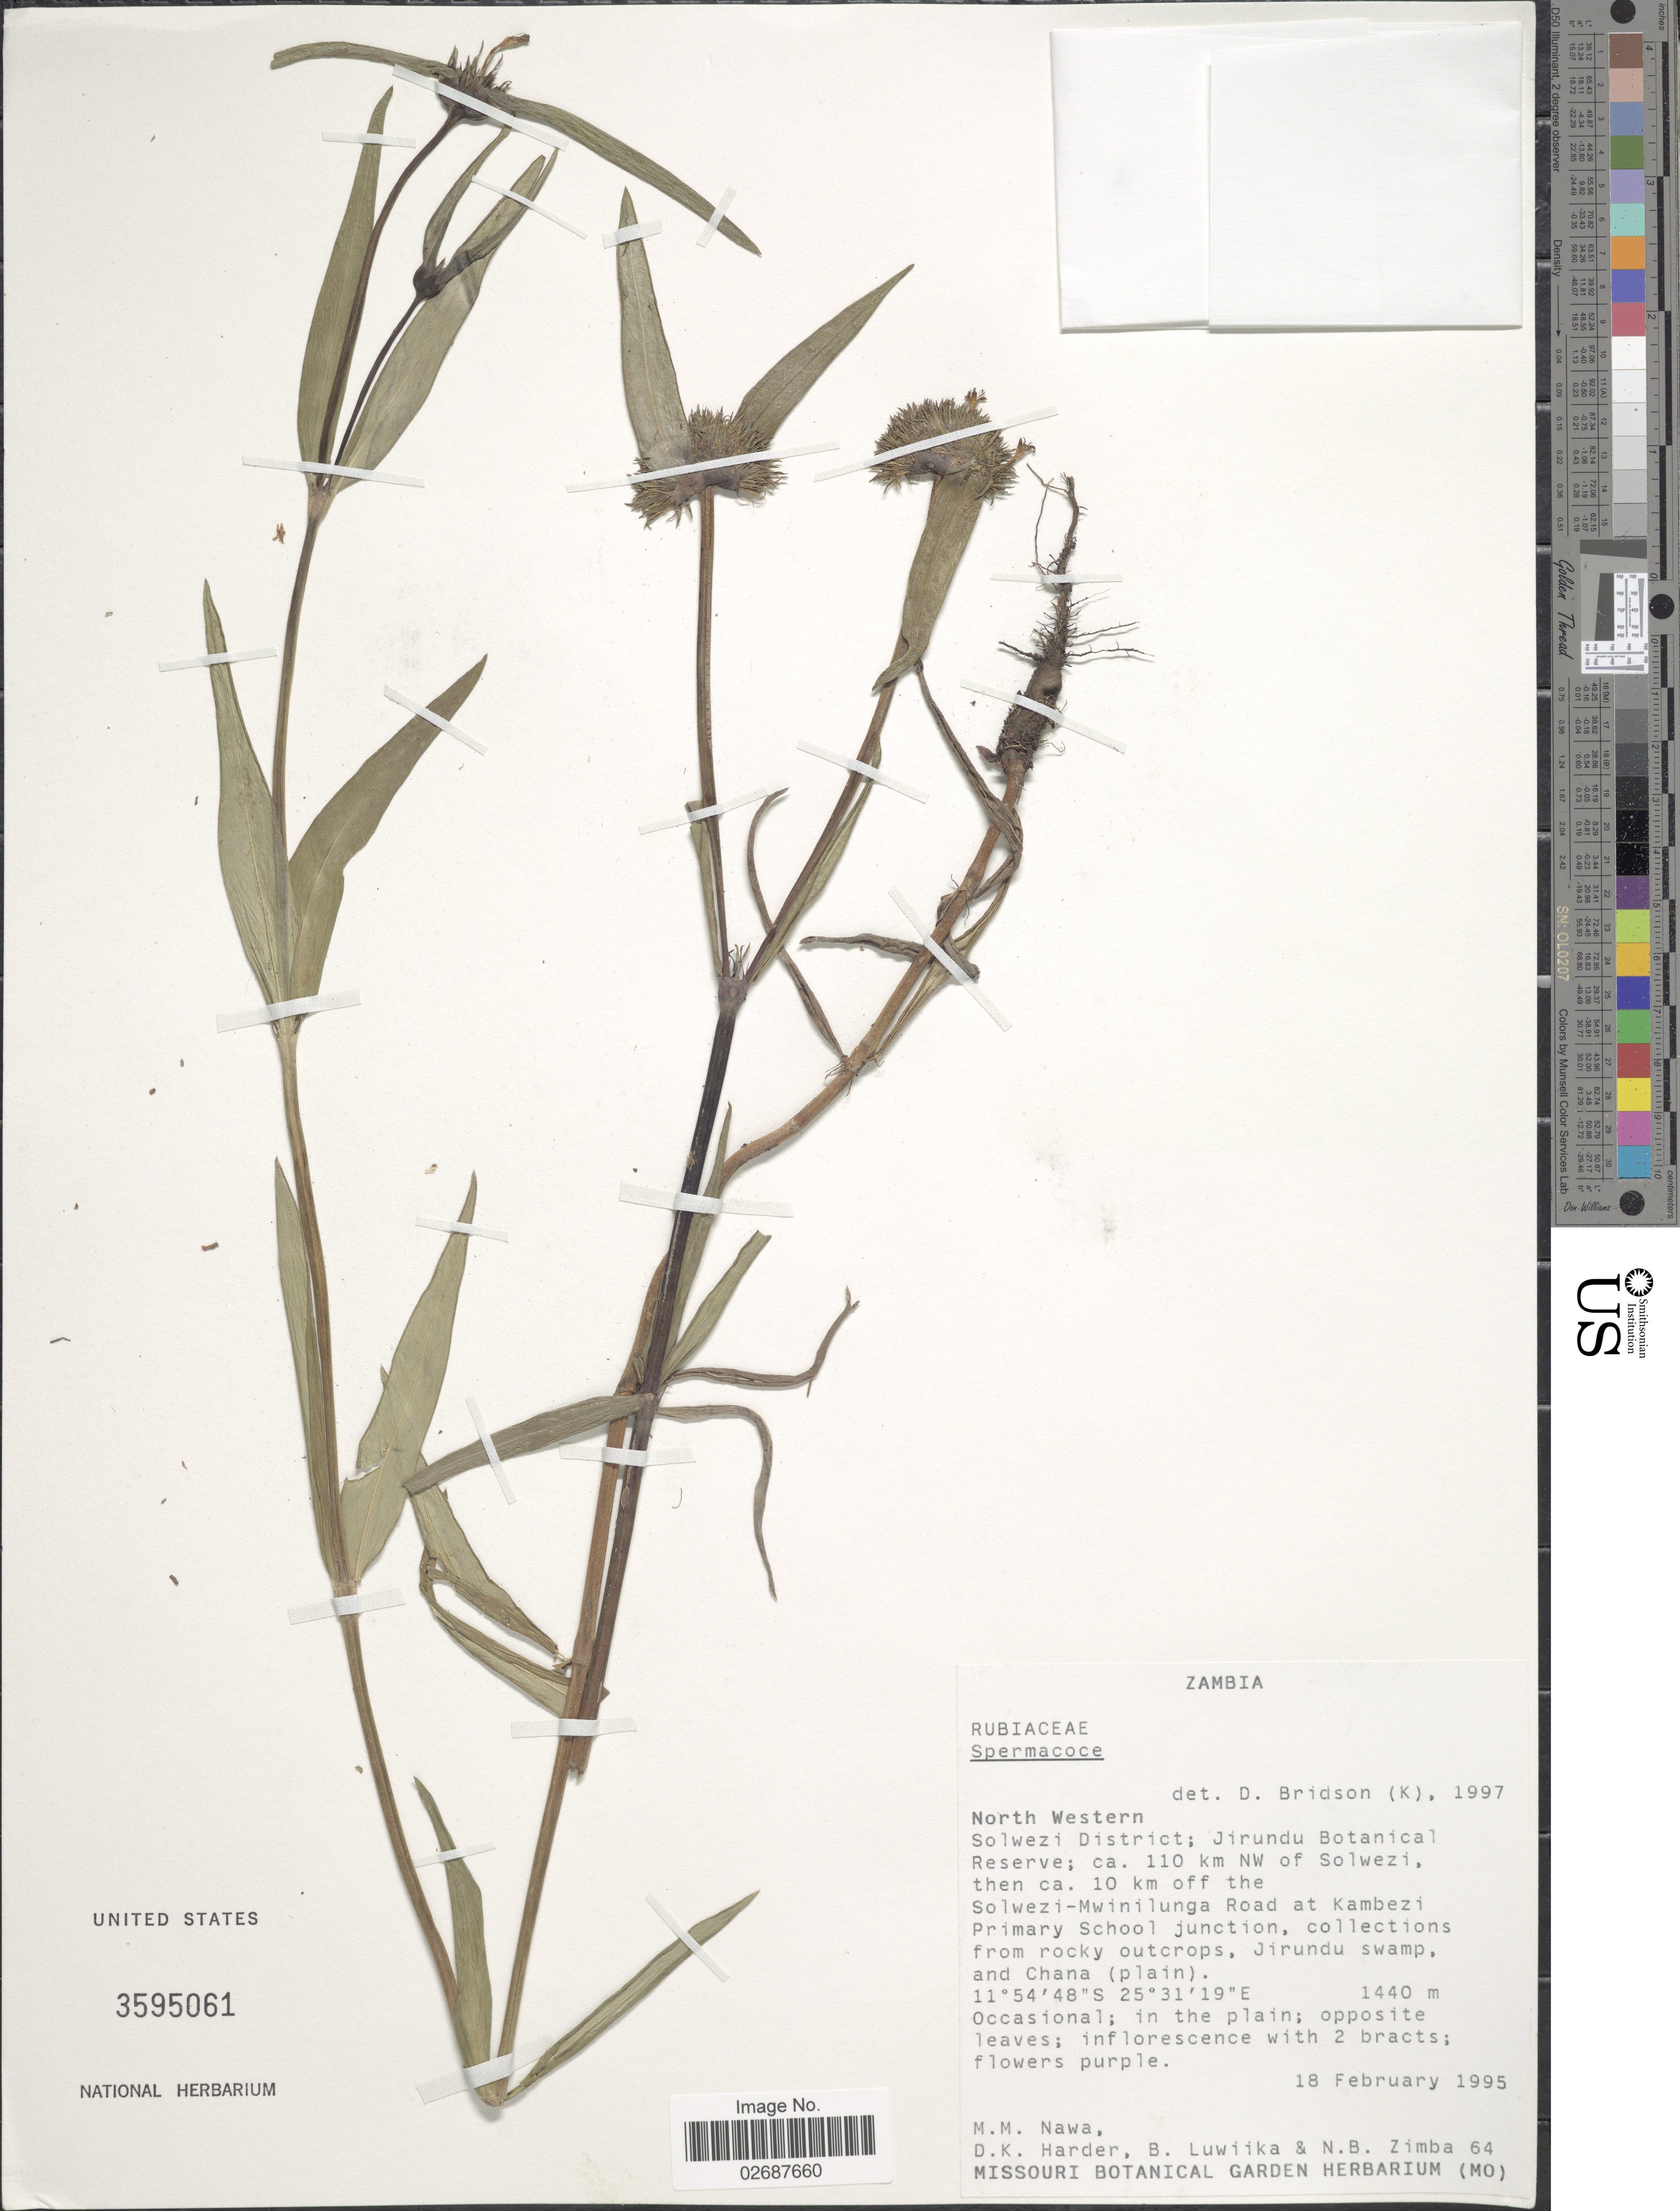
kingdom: Plantae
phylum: Tracheophyta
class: Magnoliopsida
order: Gentianales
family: Rubiaceae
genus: Borreria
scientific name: Borreria sp.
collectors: M. Nawa, D. Harder, B. Luwiika & N. B. Zimba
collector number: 64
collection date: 1995-02-18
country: Zambia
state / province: North-Western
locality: Solwezi District; Jirundu Botanical Reserve; ca. 110 km NW of Solwezi, then ca. 10 km off the Solwezi-Mwinilunga Road at Kambezi Primary School junction, Jirundu swamp, and Chana (plain).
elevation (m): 1440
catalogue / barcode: US 3595061